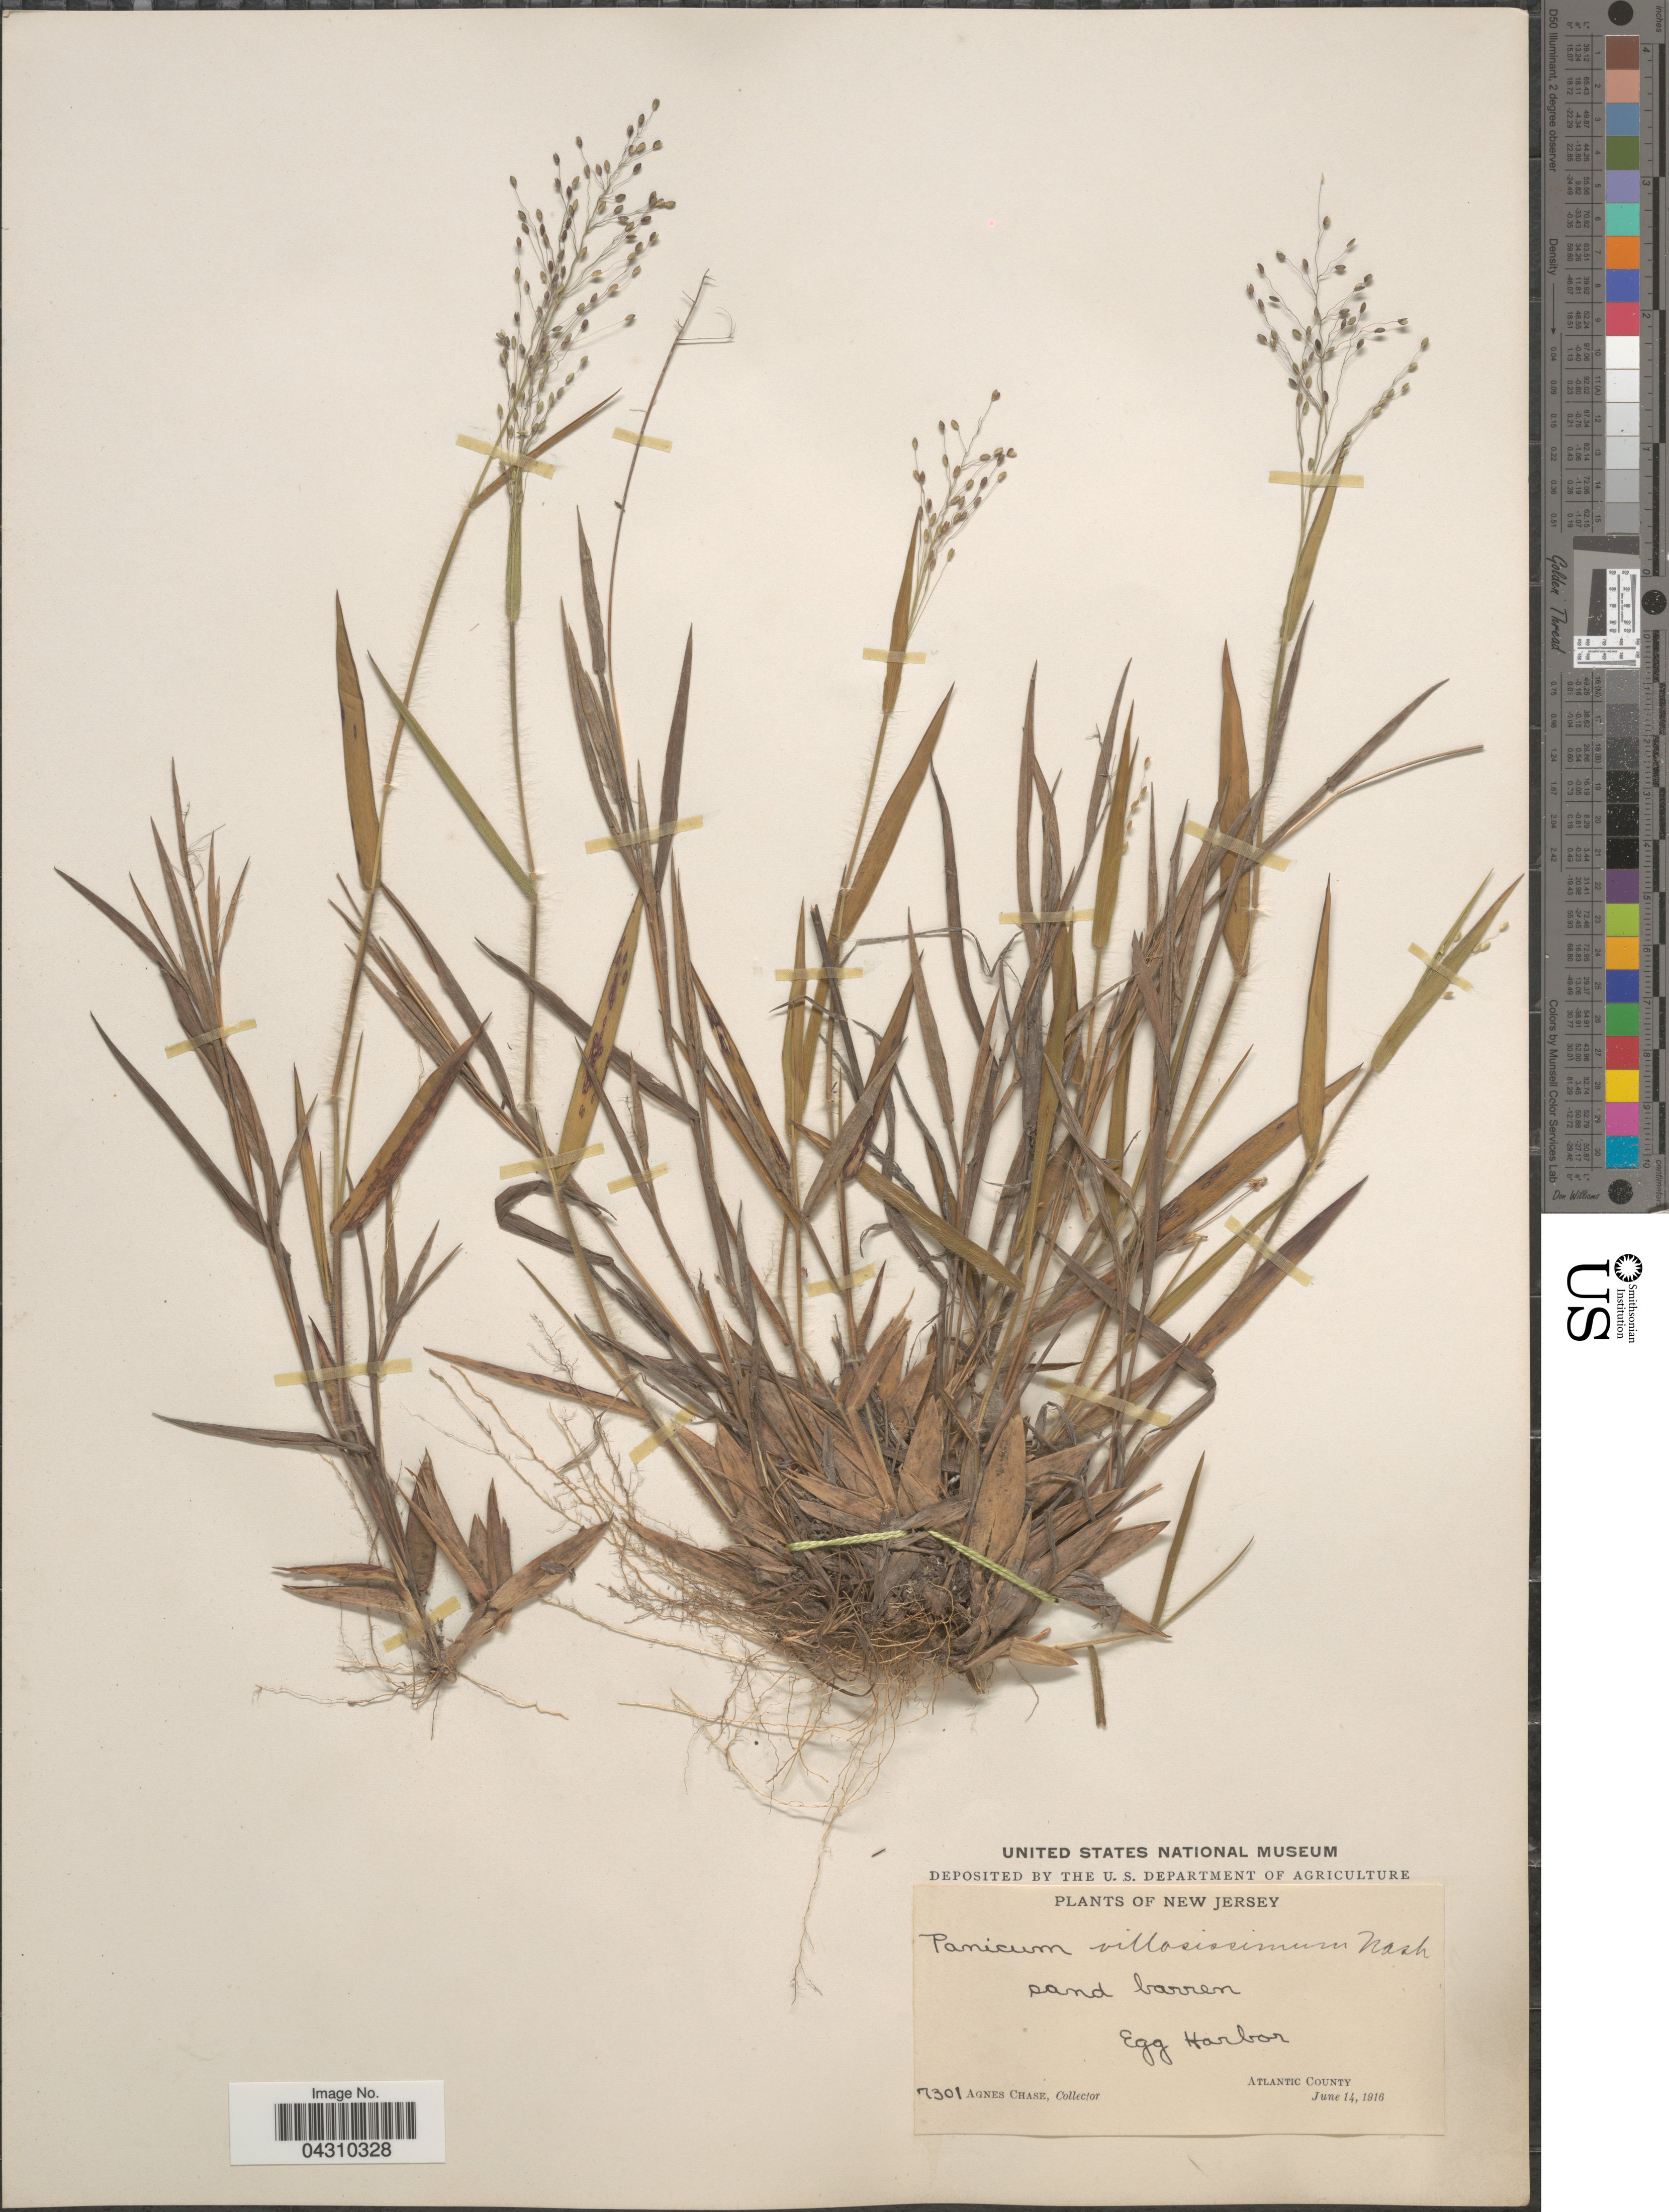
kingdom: Plantae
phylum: Tracheophyta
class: Liliopsida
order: Poales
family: Poaceae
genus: Dichanthelium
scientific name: Dichanthelium acuminatum var. acuminatum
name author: (Sw.) Gould & C.A. Clark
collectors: A. Chase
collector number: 7301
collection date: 1916-06-14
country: United States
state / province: New Jersey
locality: Sand barren. Egg Harbor. Atlantic County.